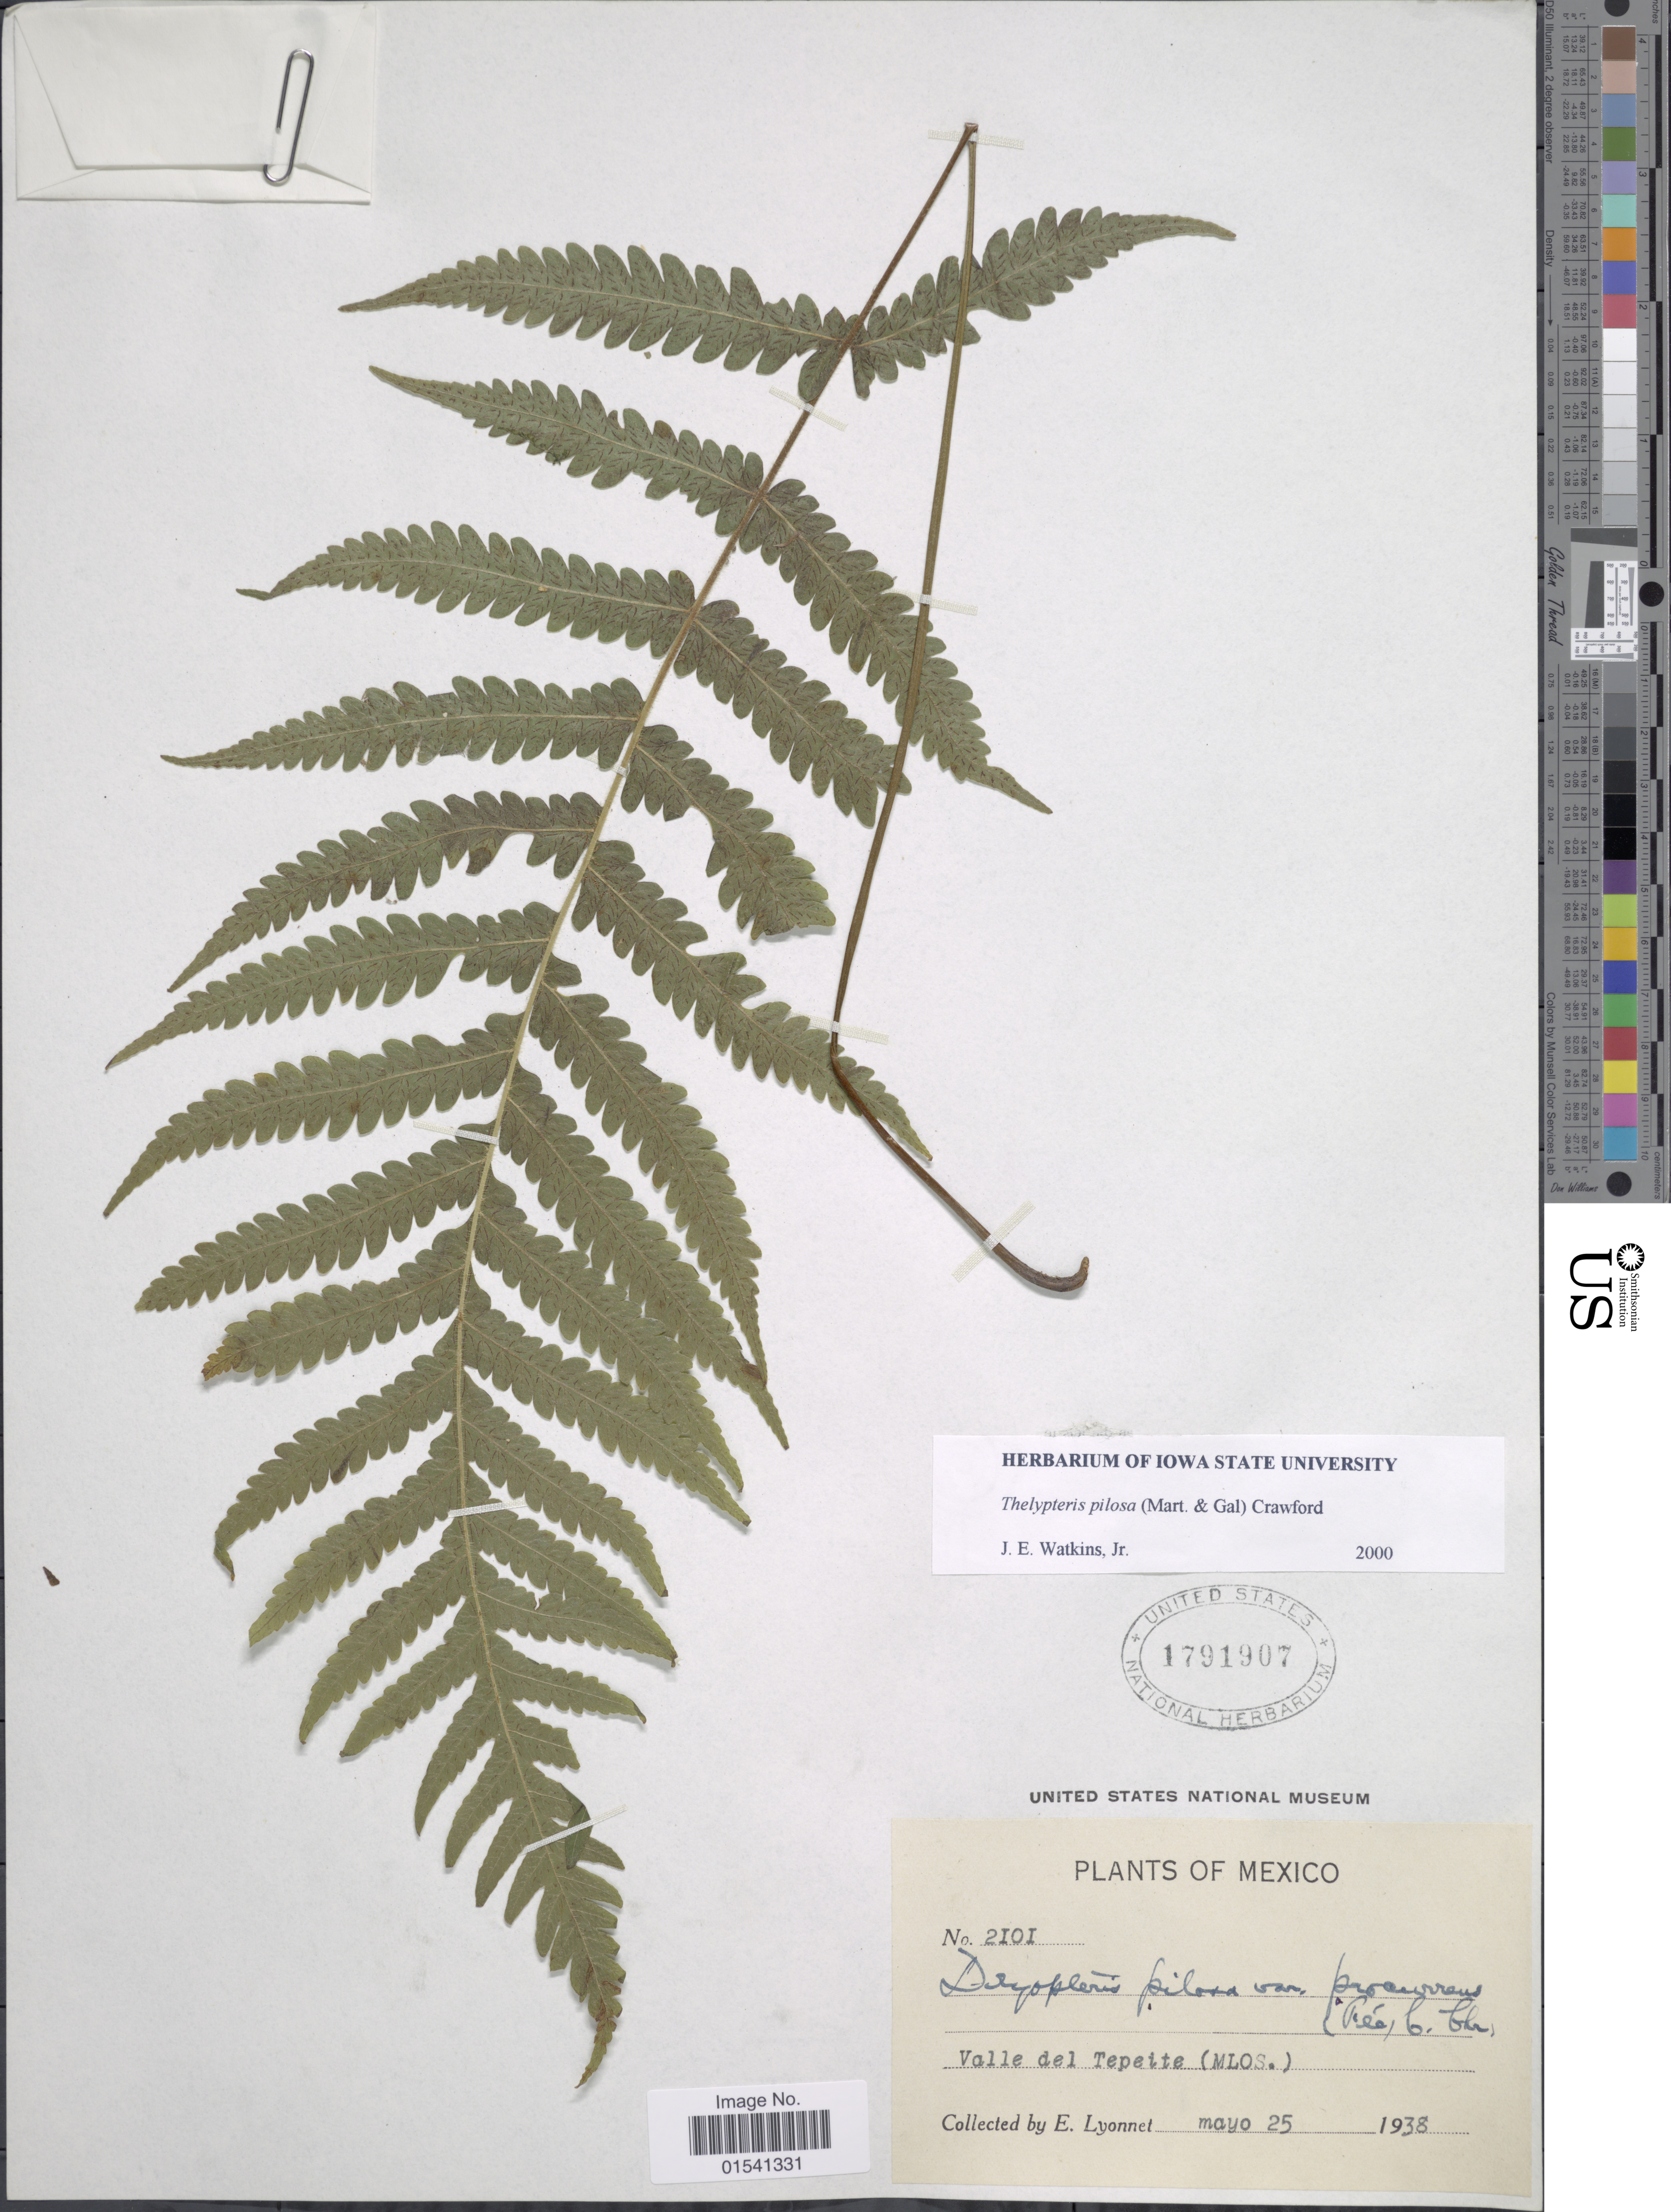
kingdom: Plantae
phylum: Tracheophyta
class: Polypodiopsida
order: Polypodiales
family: Thelypteridaceae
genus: Stegnogramma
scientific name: Stegnogramma pilosa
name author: (M. Martens & Galeotti) K. Iwats.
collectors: E. Lyonnet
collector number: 2101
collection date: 1938-05-25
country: Mexico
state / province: Morelos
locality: Valle del Tepeite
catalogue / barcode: US 1791907